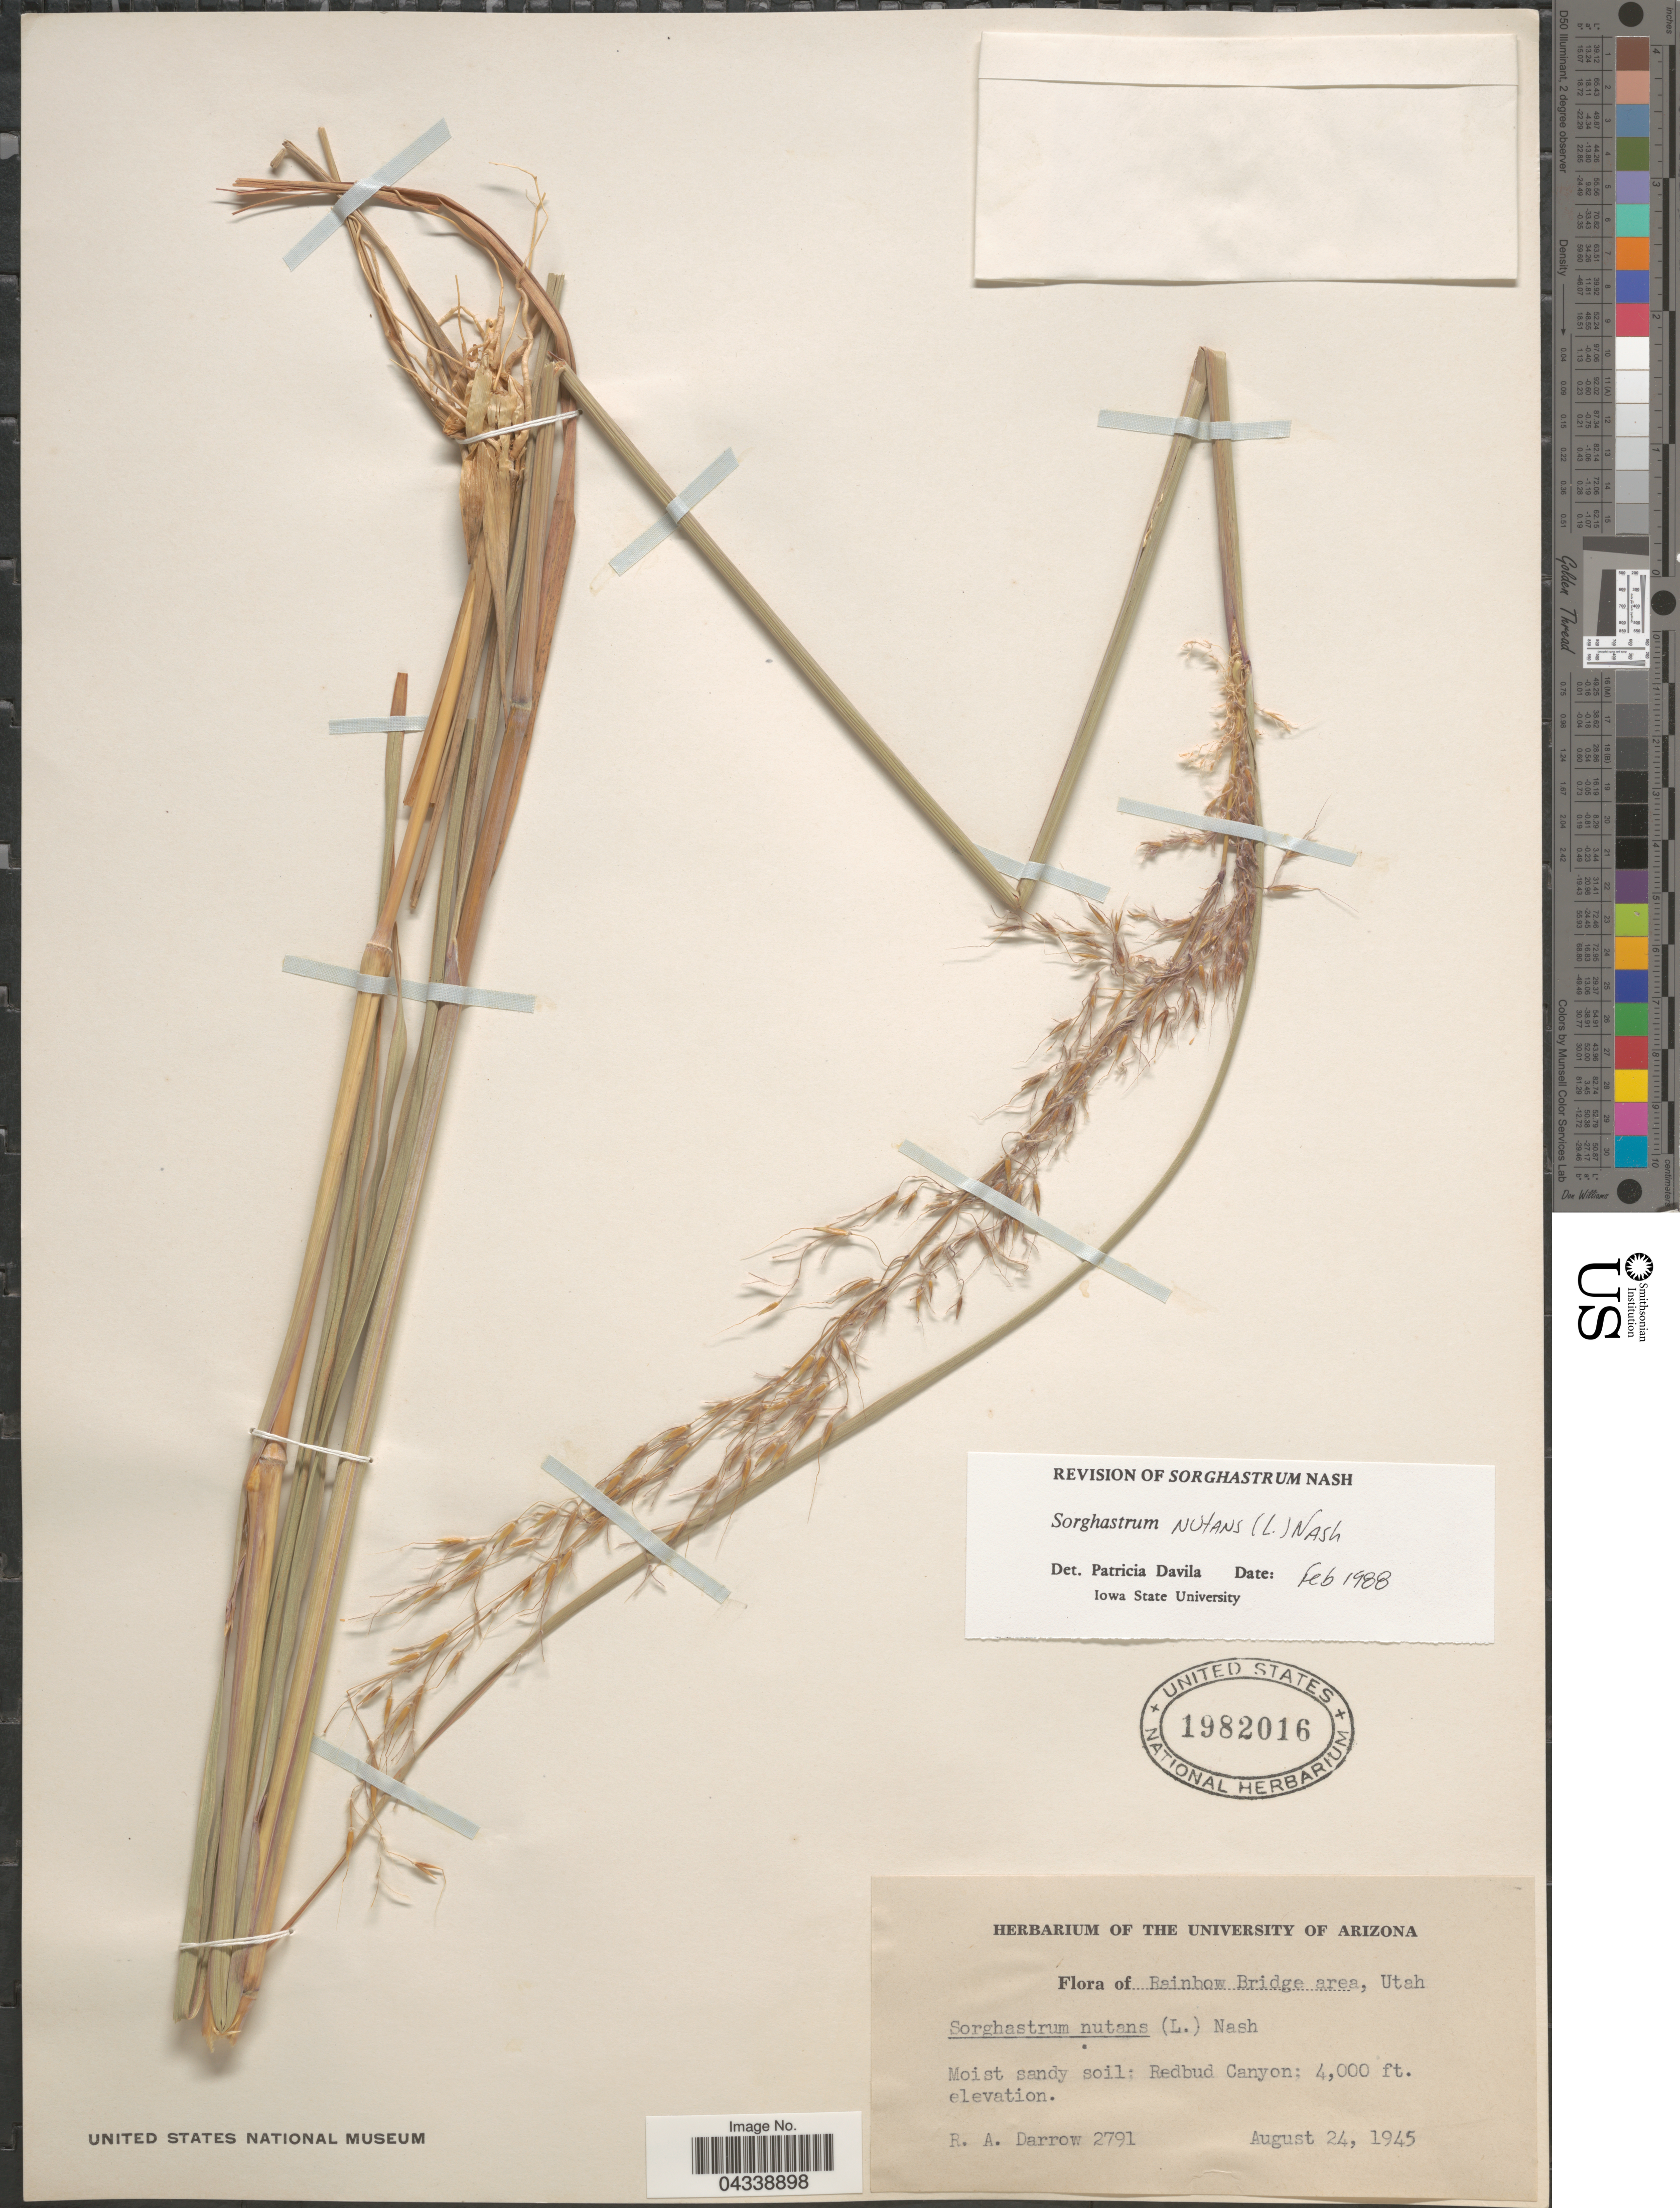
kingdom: Plantae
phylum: Tracheophyta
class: Liliopsida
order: Poales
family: Poaceae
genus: Sorghastrum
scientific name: Sorghastrum nutans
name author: (L.) Nash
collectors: R. A. Darrow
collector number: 2791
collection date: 1945-08-24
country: United States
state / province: Utah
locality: Rainbow Bridge area. Redbud Canyon.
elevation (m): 1219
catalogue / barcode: US 1982016